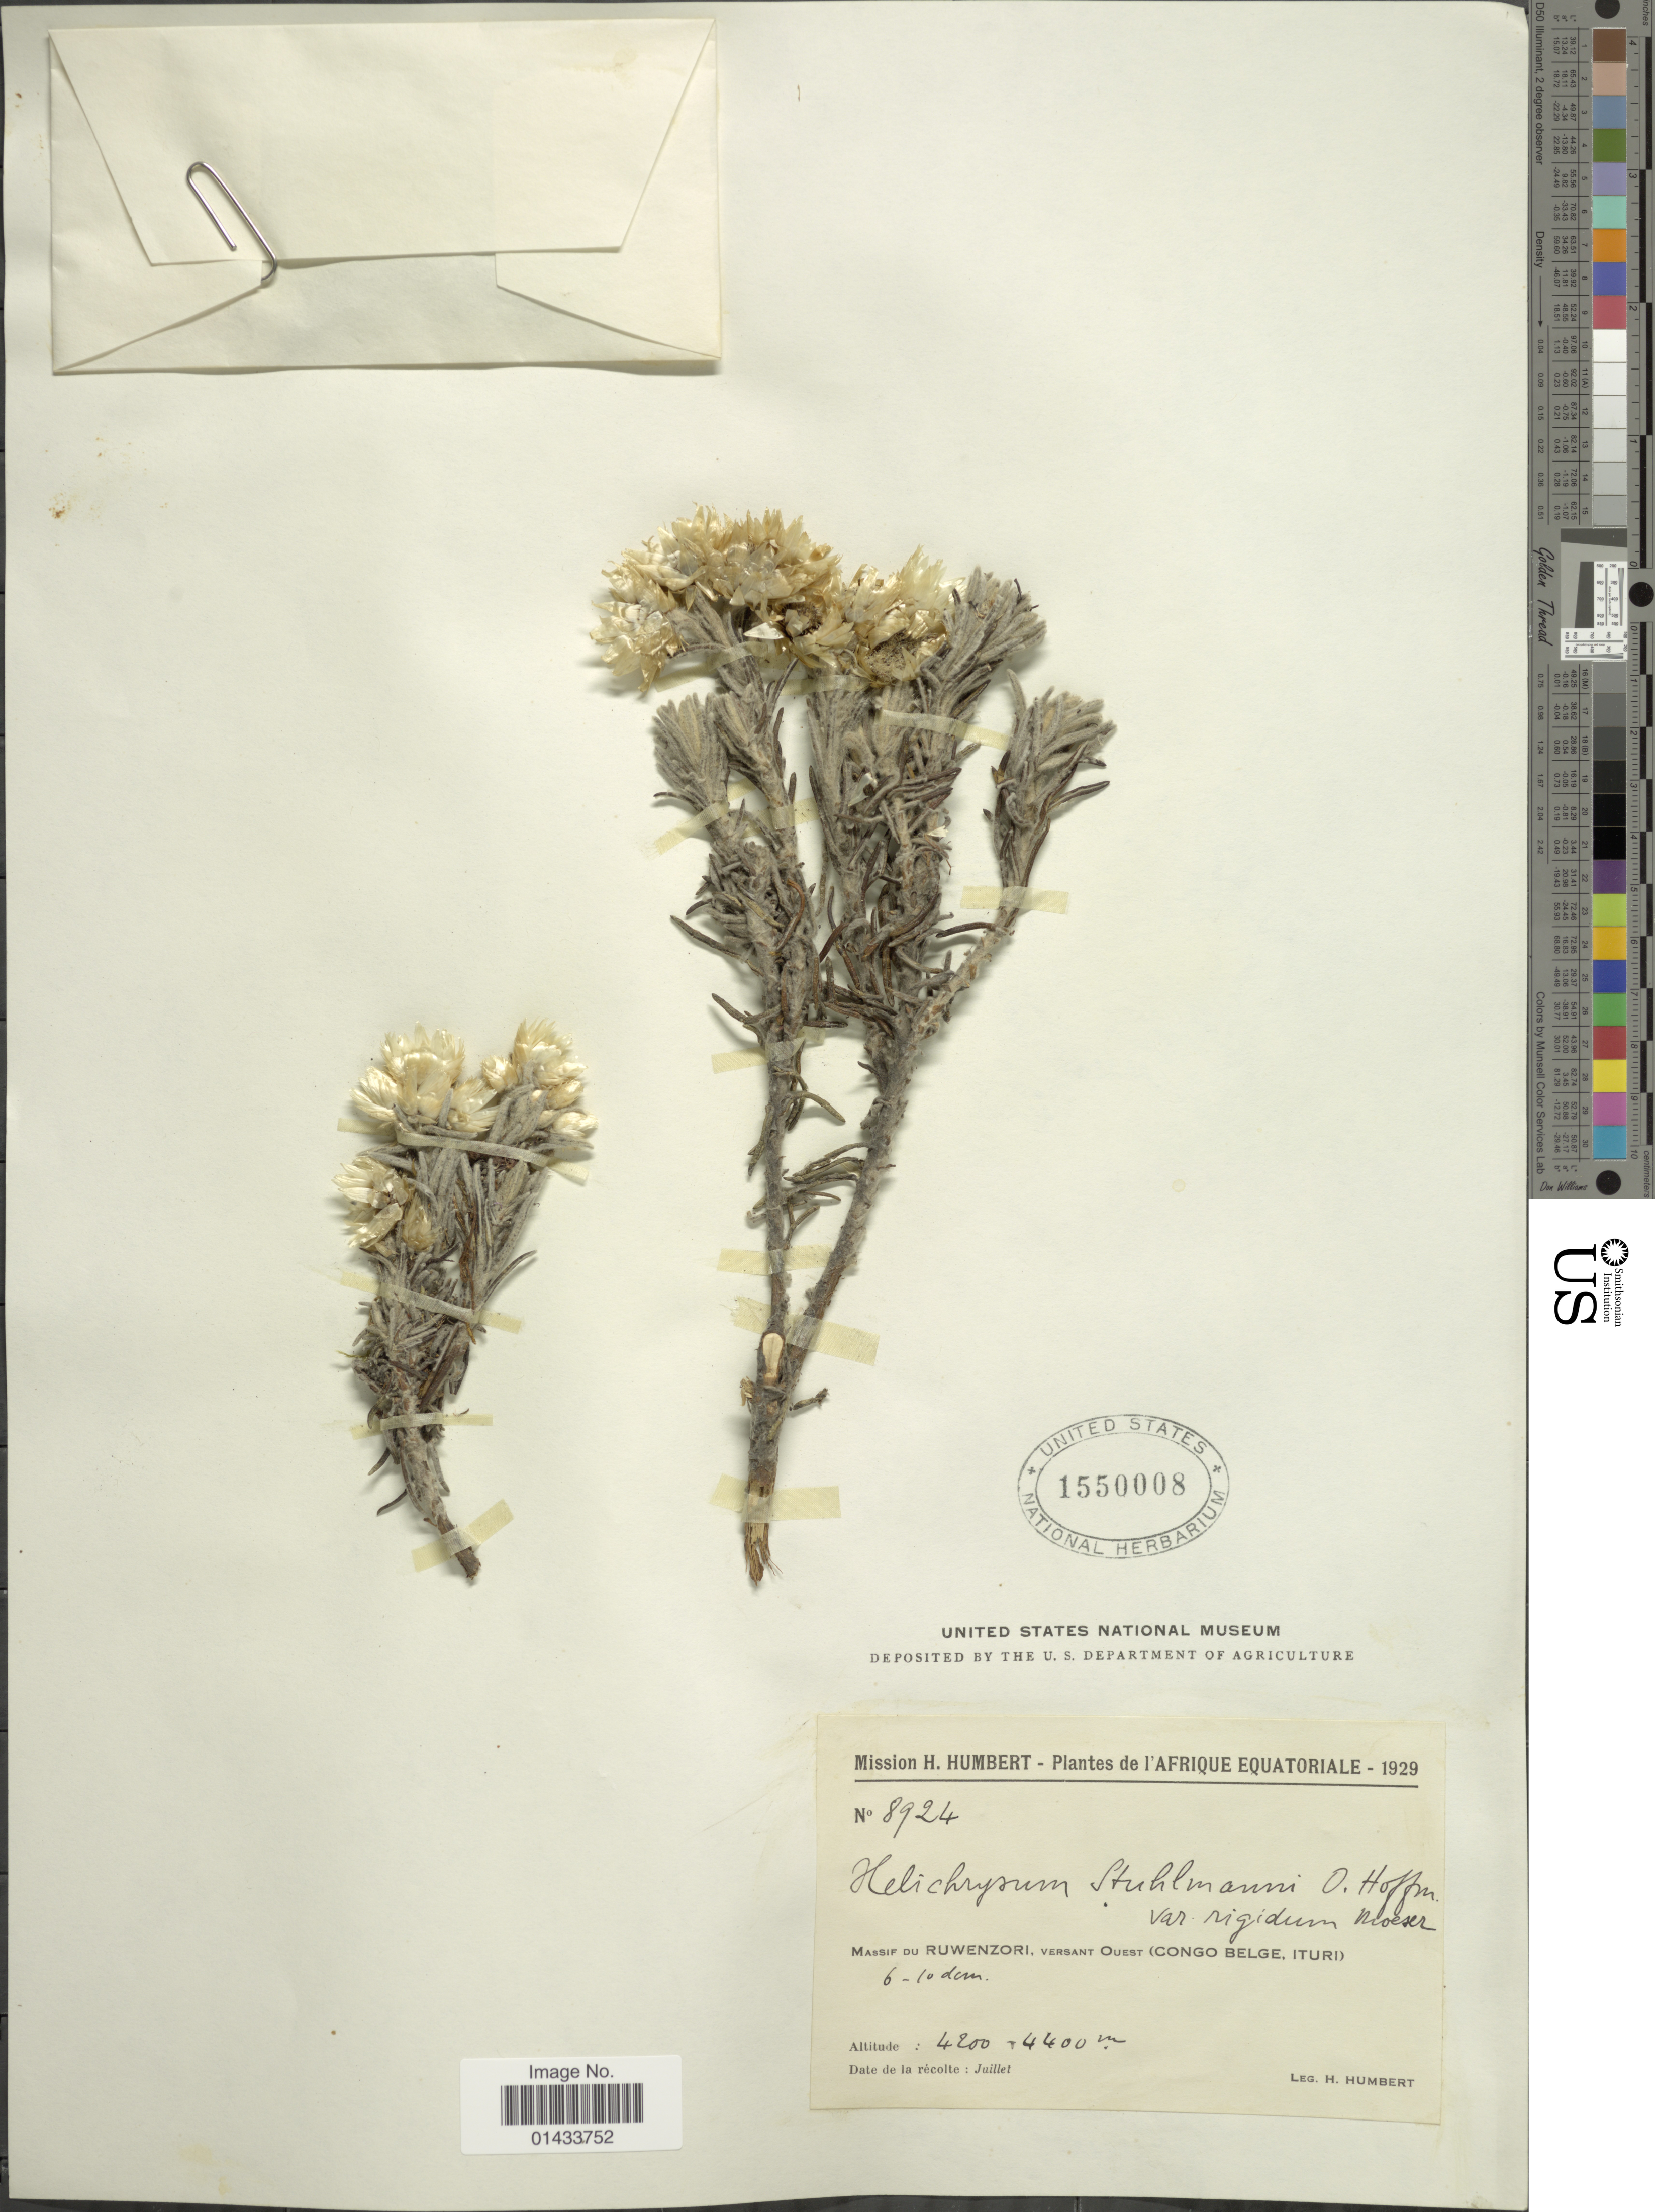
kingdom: Plantae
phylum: Tracheophyta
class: Magnoliopsida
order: Asterales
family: Asteraceae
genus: Helichrysum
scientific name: Helichrysum stuhlmannii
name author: O. Hoffm.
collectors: H. Humbert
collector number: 8924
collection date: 1929-07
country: Congo, Democratic Republic of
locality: Massif du Ruwenzori, Versant Ouest (Congo Belge, Ituri)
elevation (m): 4200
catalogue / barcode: US 1550008